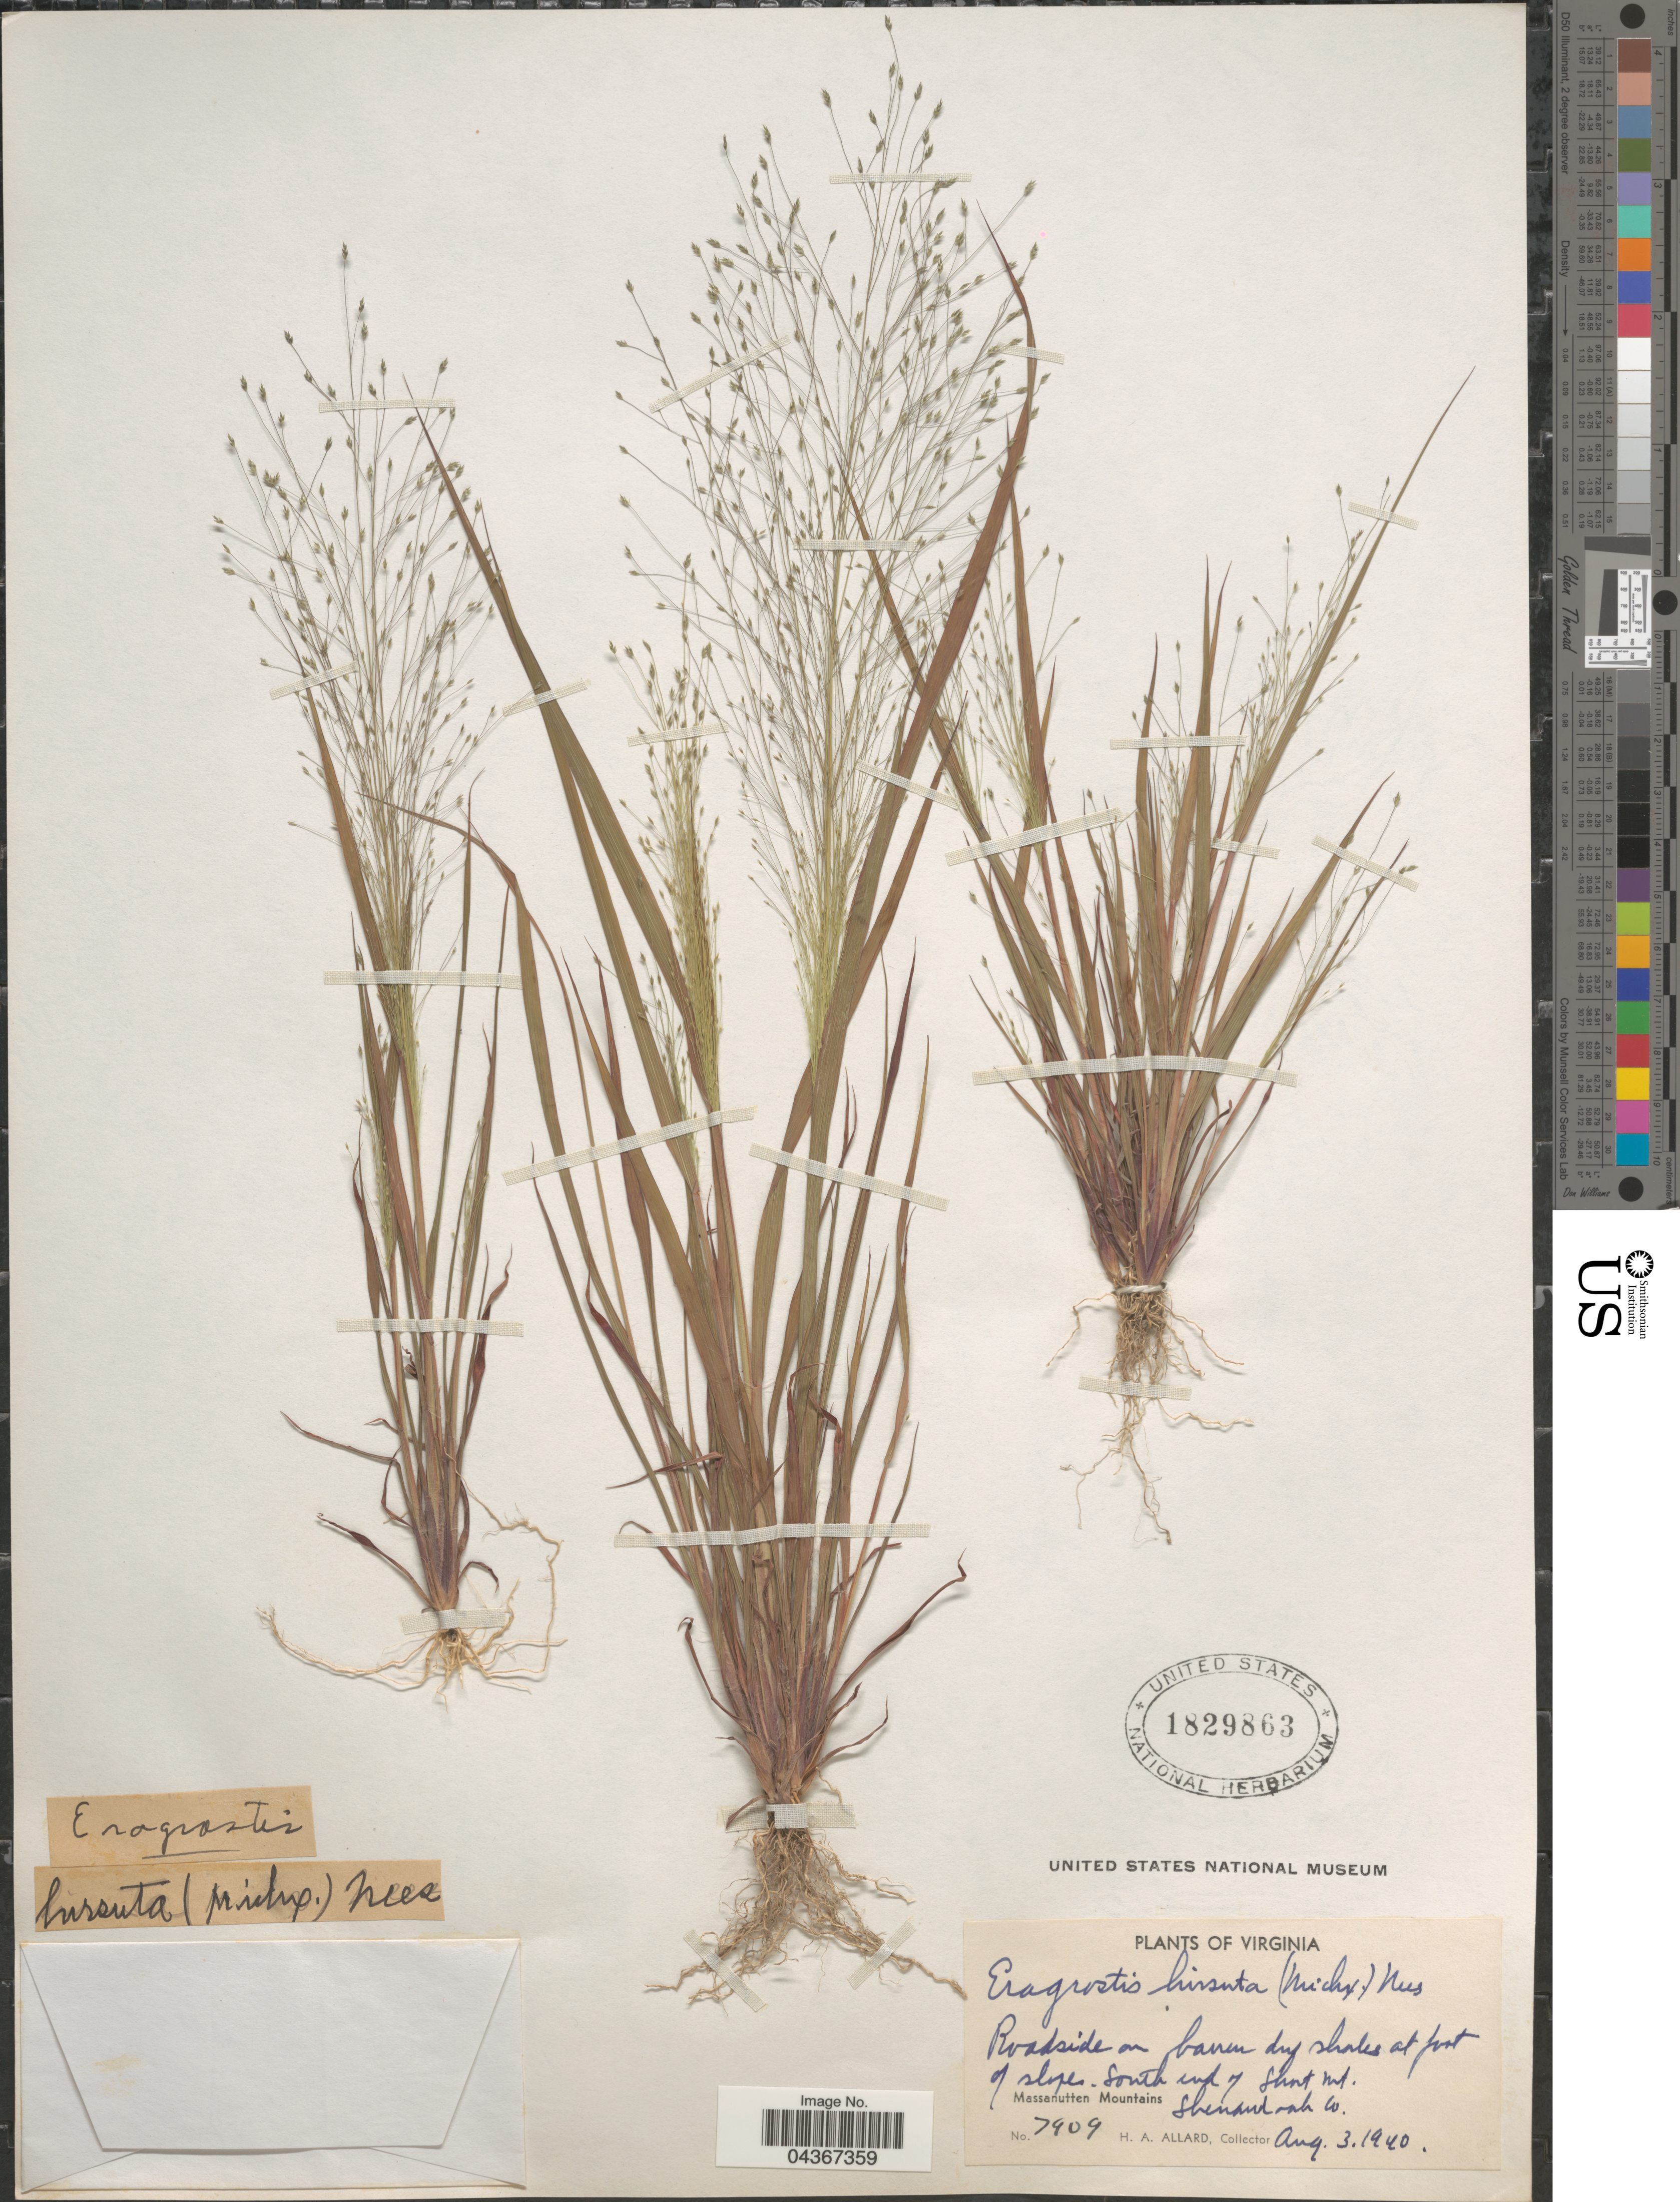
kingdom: Plantae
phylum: Tracheophyta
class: Liliopsida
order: Poales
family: Poaceae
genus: Eragrostis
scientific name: Eragrostis capillaris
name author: (L.) Nees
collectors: H. A. Allard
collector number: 7409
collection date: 1940-08-03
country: United States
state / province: Virginia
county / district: Shenandoah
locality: At foot of slopes. South end of Short Mt. Massanutten Mountains. Shenandoah Co.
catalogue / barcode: US 1829863